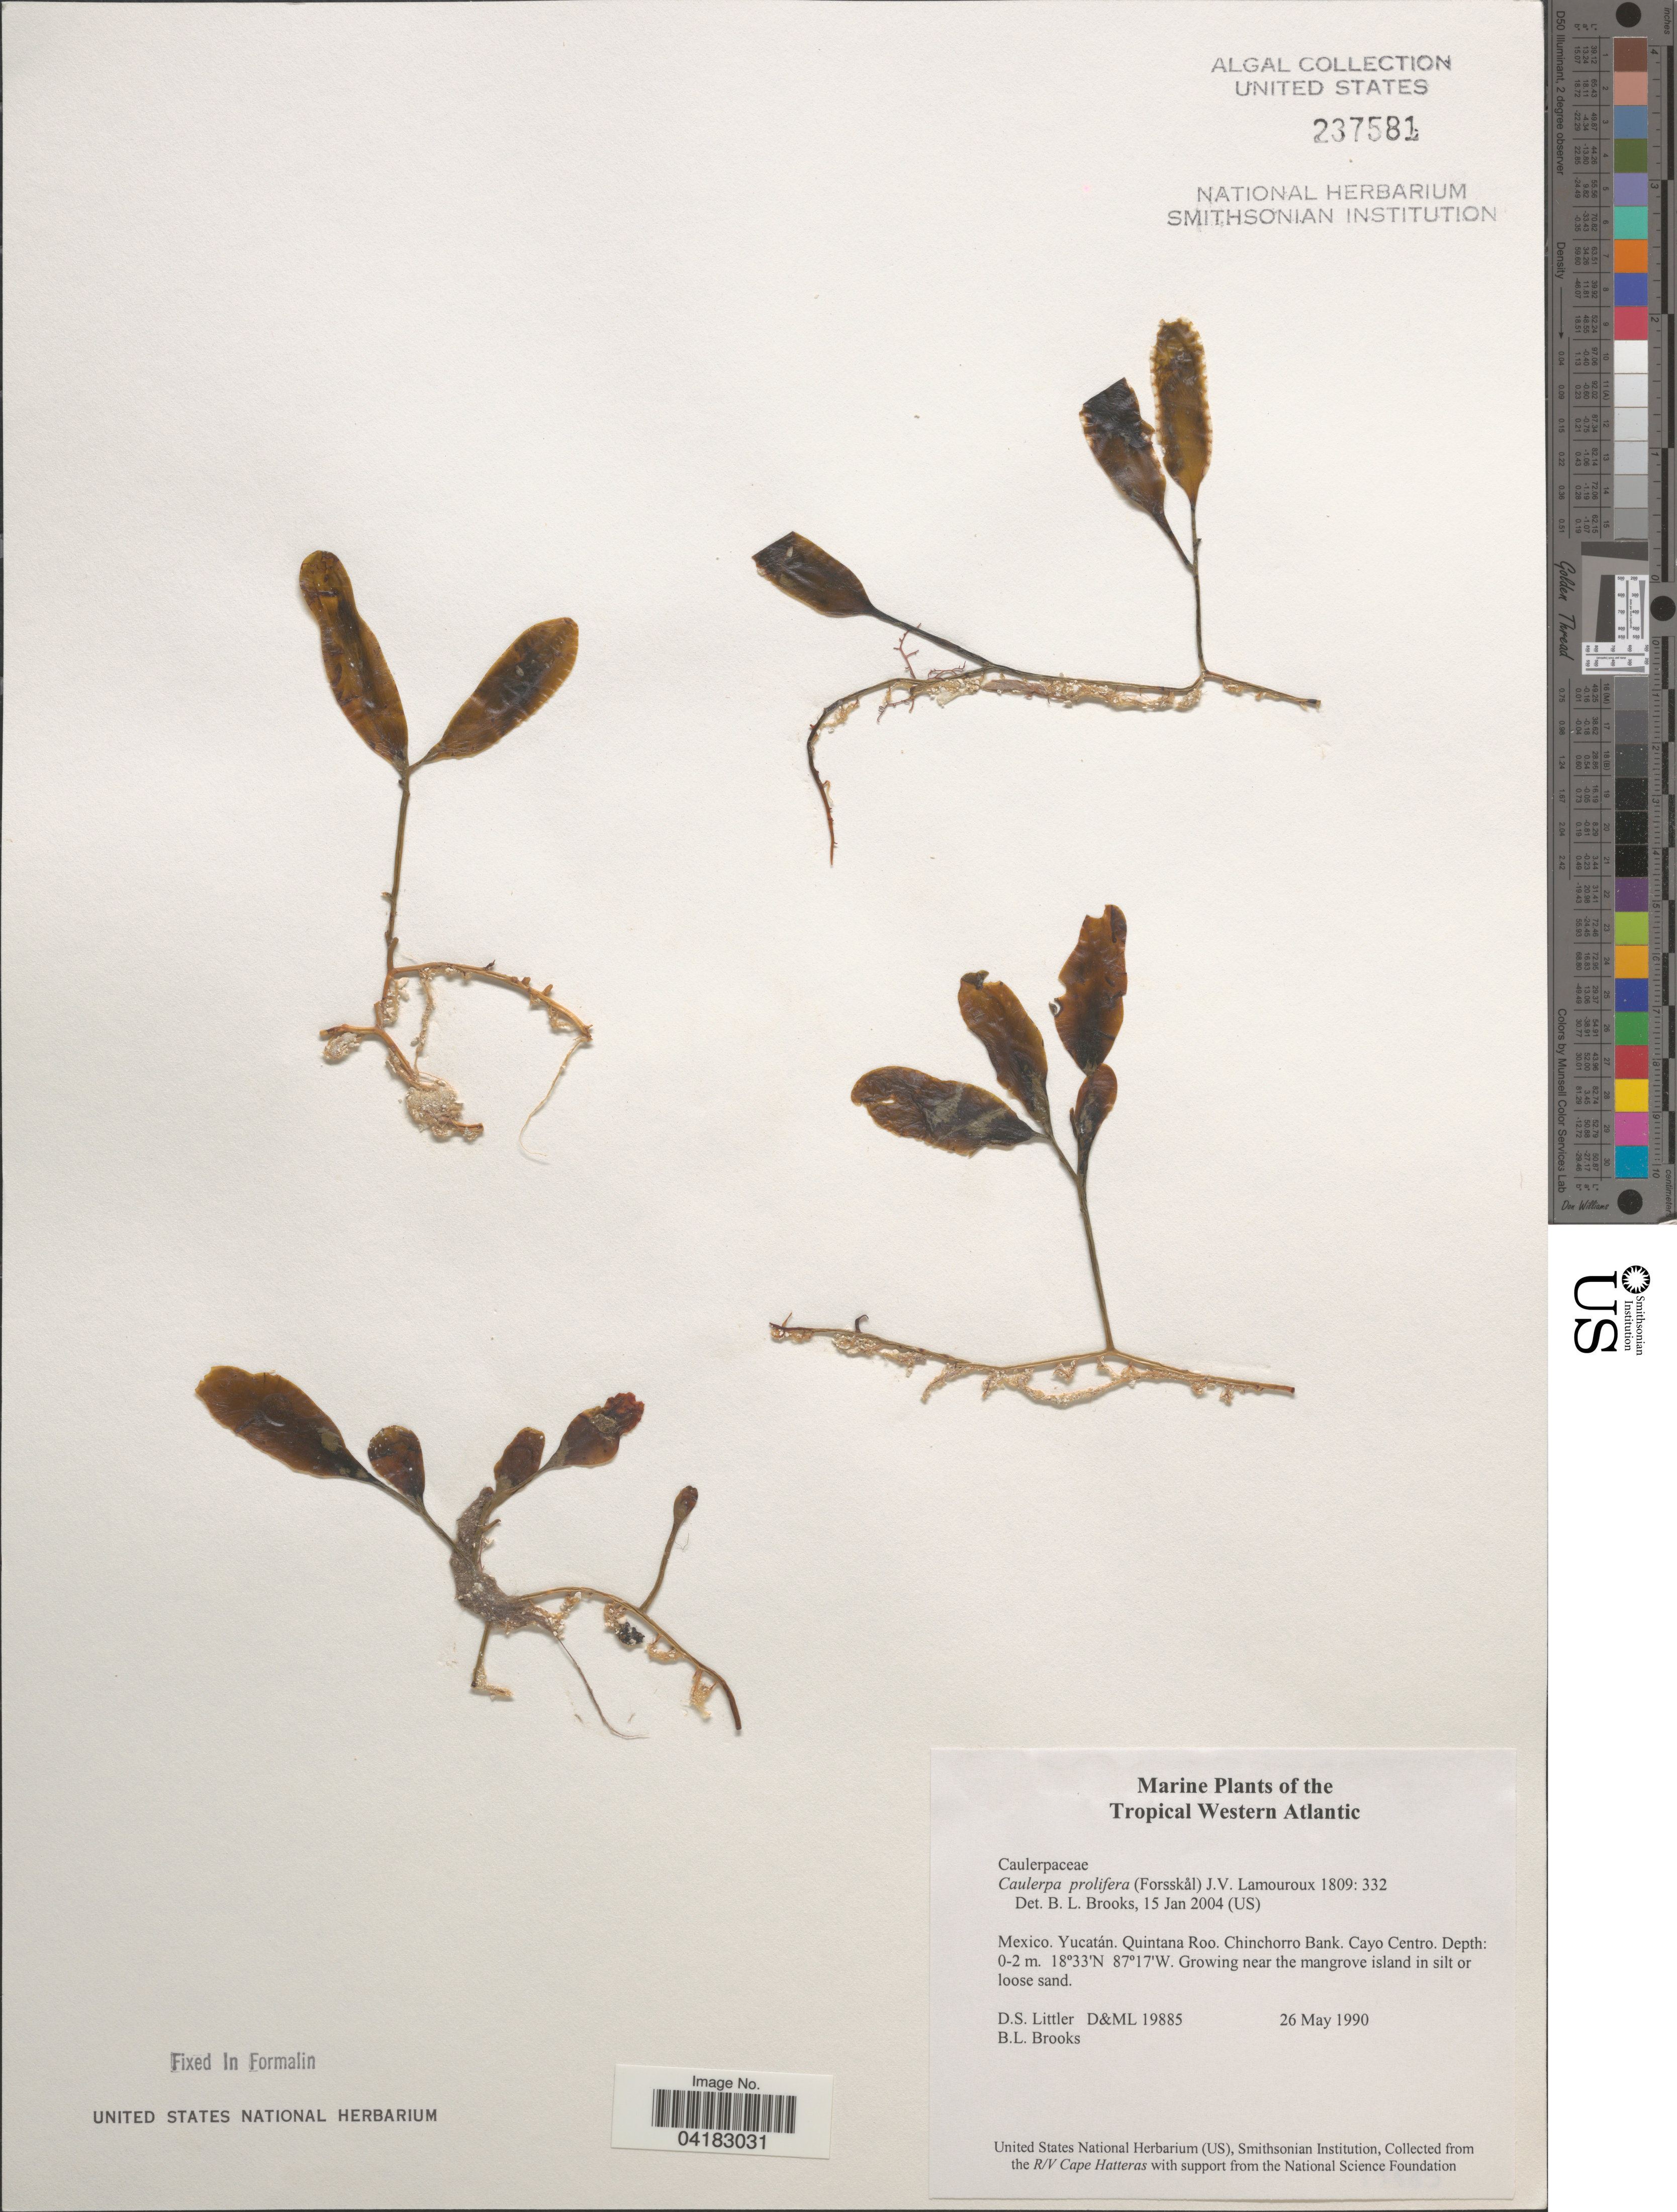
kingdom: Plantae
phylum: Chlorophyta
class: Ulvophyceae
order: Bryopsidales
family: Caulerpaceae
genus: Caulerpa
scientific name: Caulerpa prolifera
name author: (Forssk.) J.V.Lamouroux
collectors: D. S. Littler & B. Brooks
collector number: D&ML19885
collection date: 1990-05-26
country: Mexico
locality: Tropical Western Atlantic. Yucatán. Quintana Roo. Chinchorro Bank. Cayo Centro. Growing near the mangrove island in silt or loose sand.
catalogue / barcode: US 237581